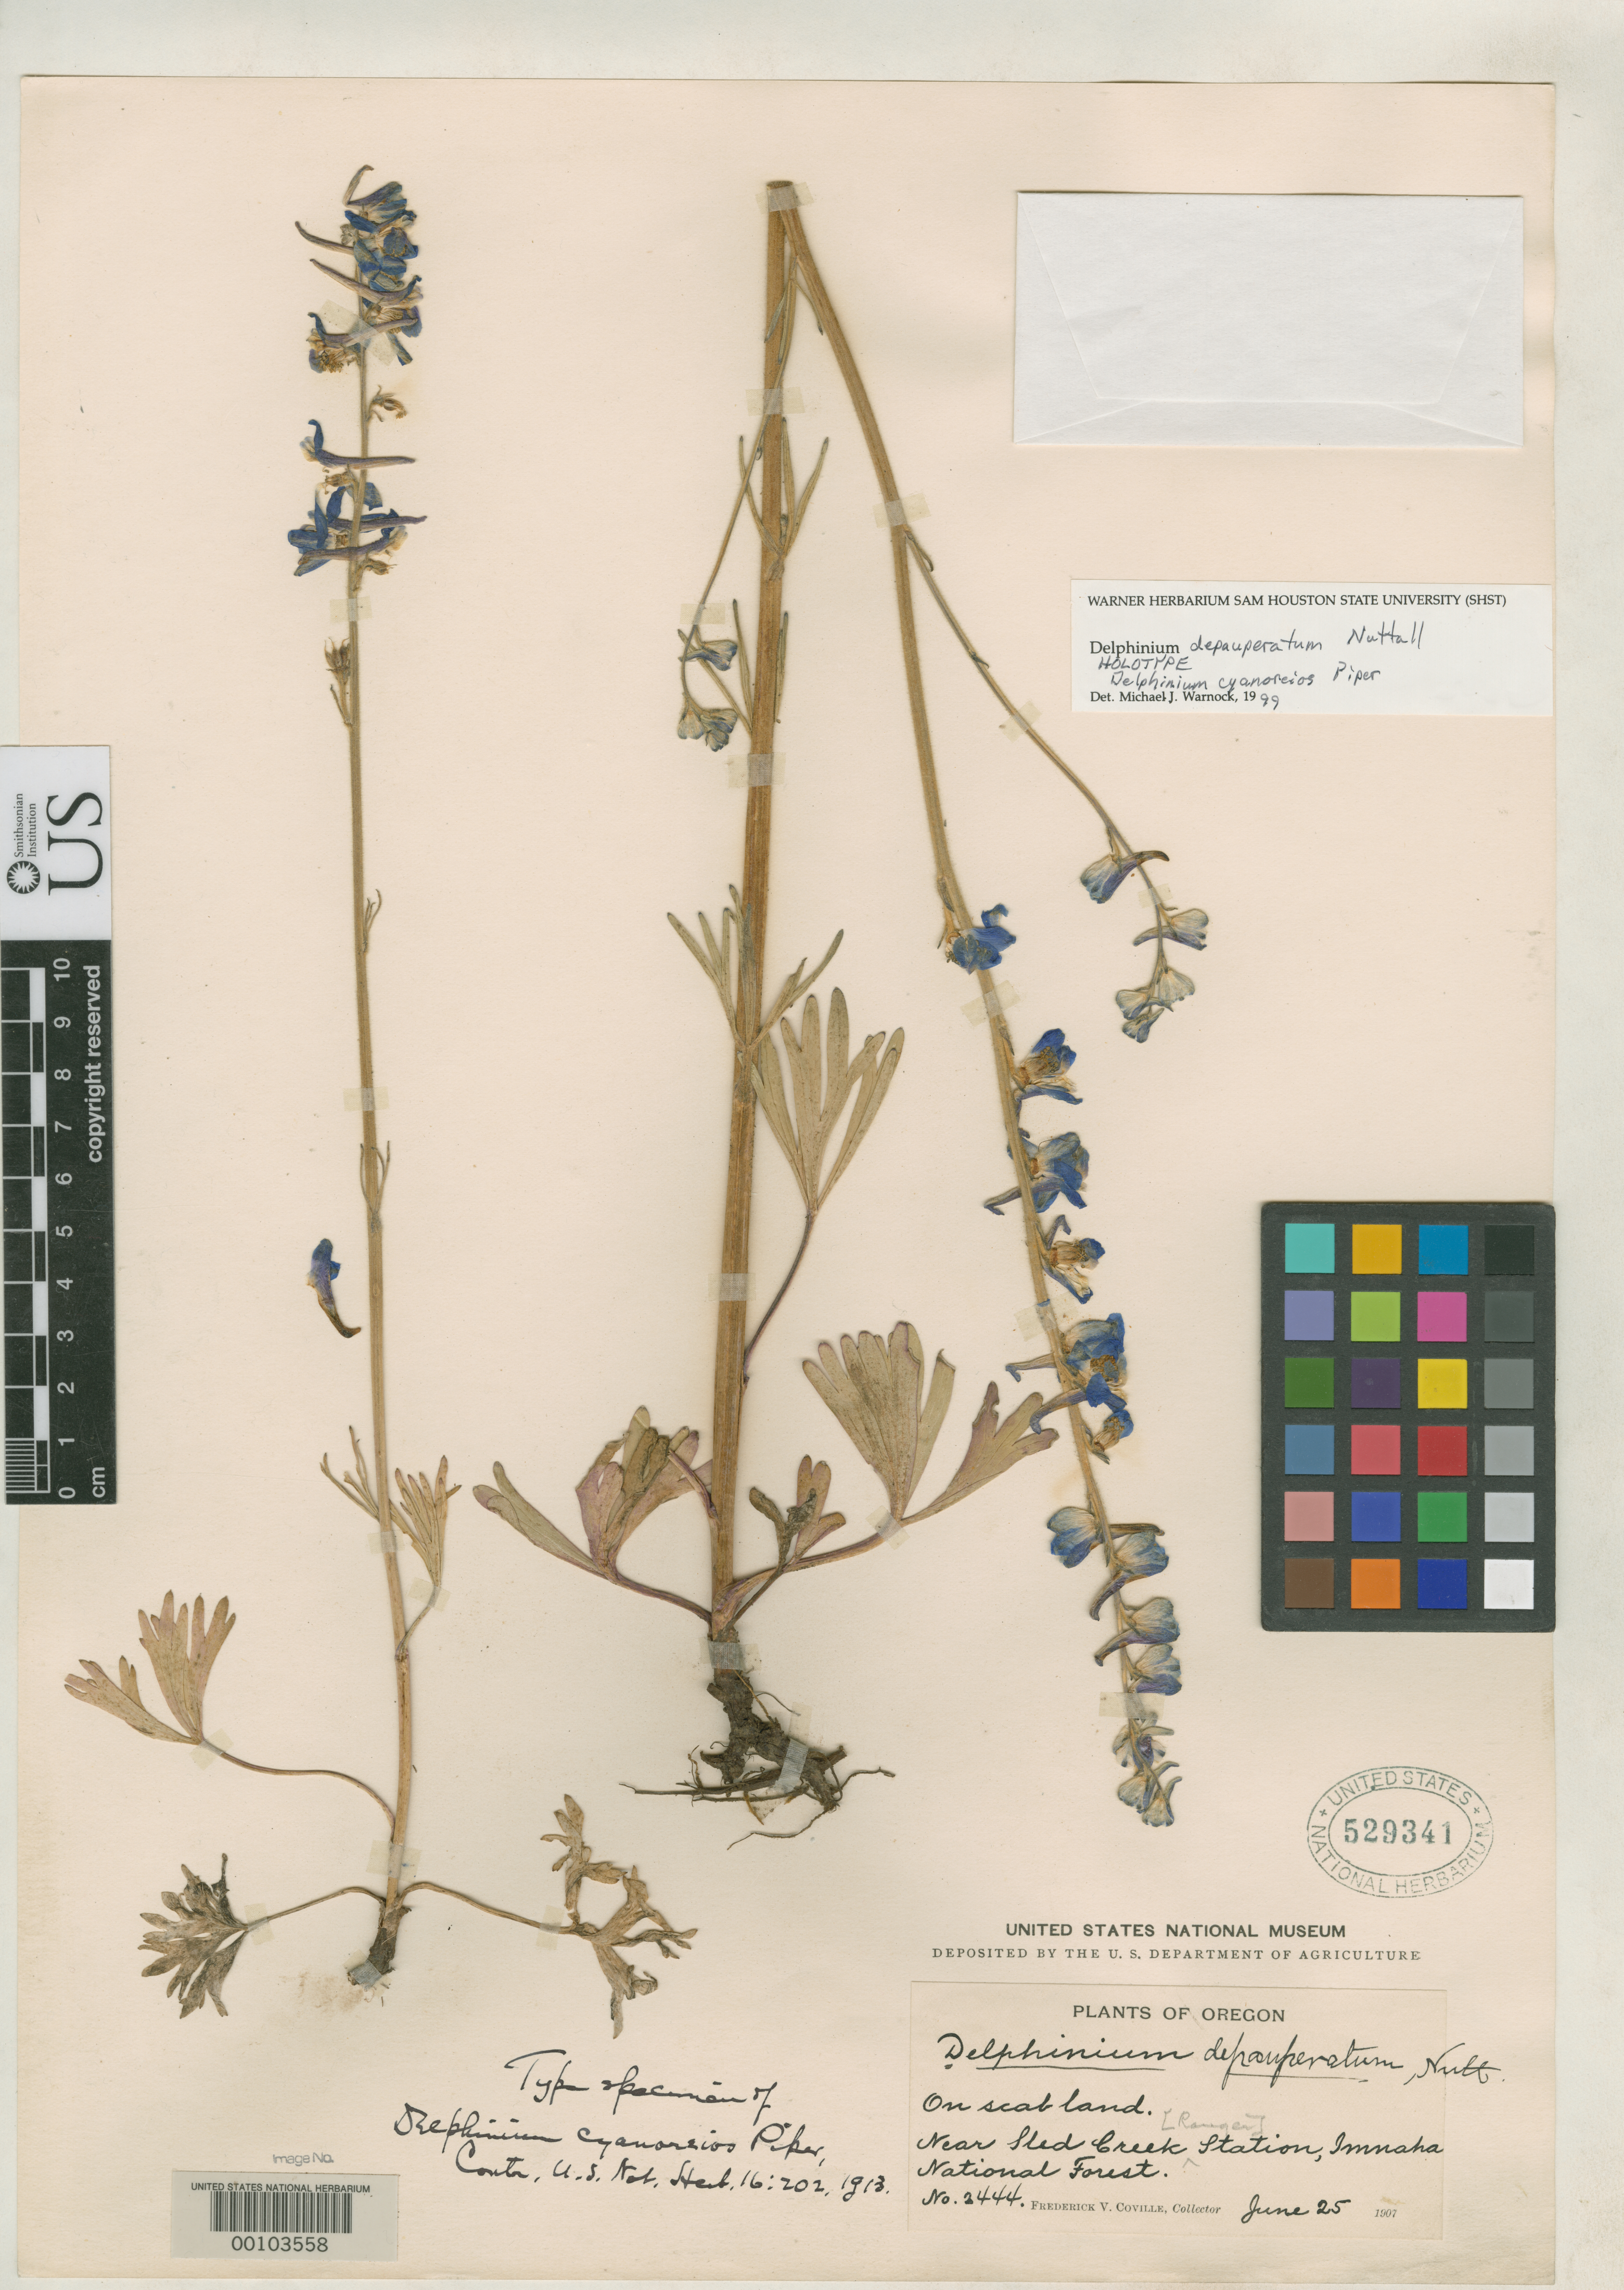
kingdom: Plantae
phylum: Tracheophyta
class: Magnoliopsida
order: Ranunculales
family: Ranunculaceae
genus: Delphinium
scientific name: Delphinium cyanoreios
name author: Piper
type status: Holotype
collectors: F. V. Coville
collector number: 2444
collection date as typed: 25 Jun 1907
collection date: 1907-06-25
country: United States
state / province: Oregon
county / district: Wallowa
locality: Near Sled Creek Ranger Station, Imnaha National Forest.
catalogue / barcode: US 529341